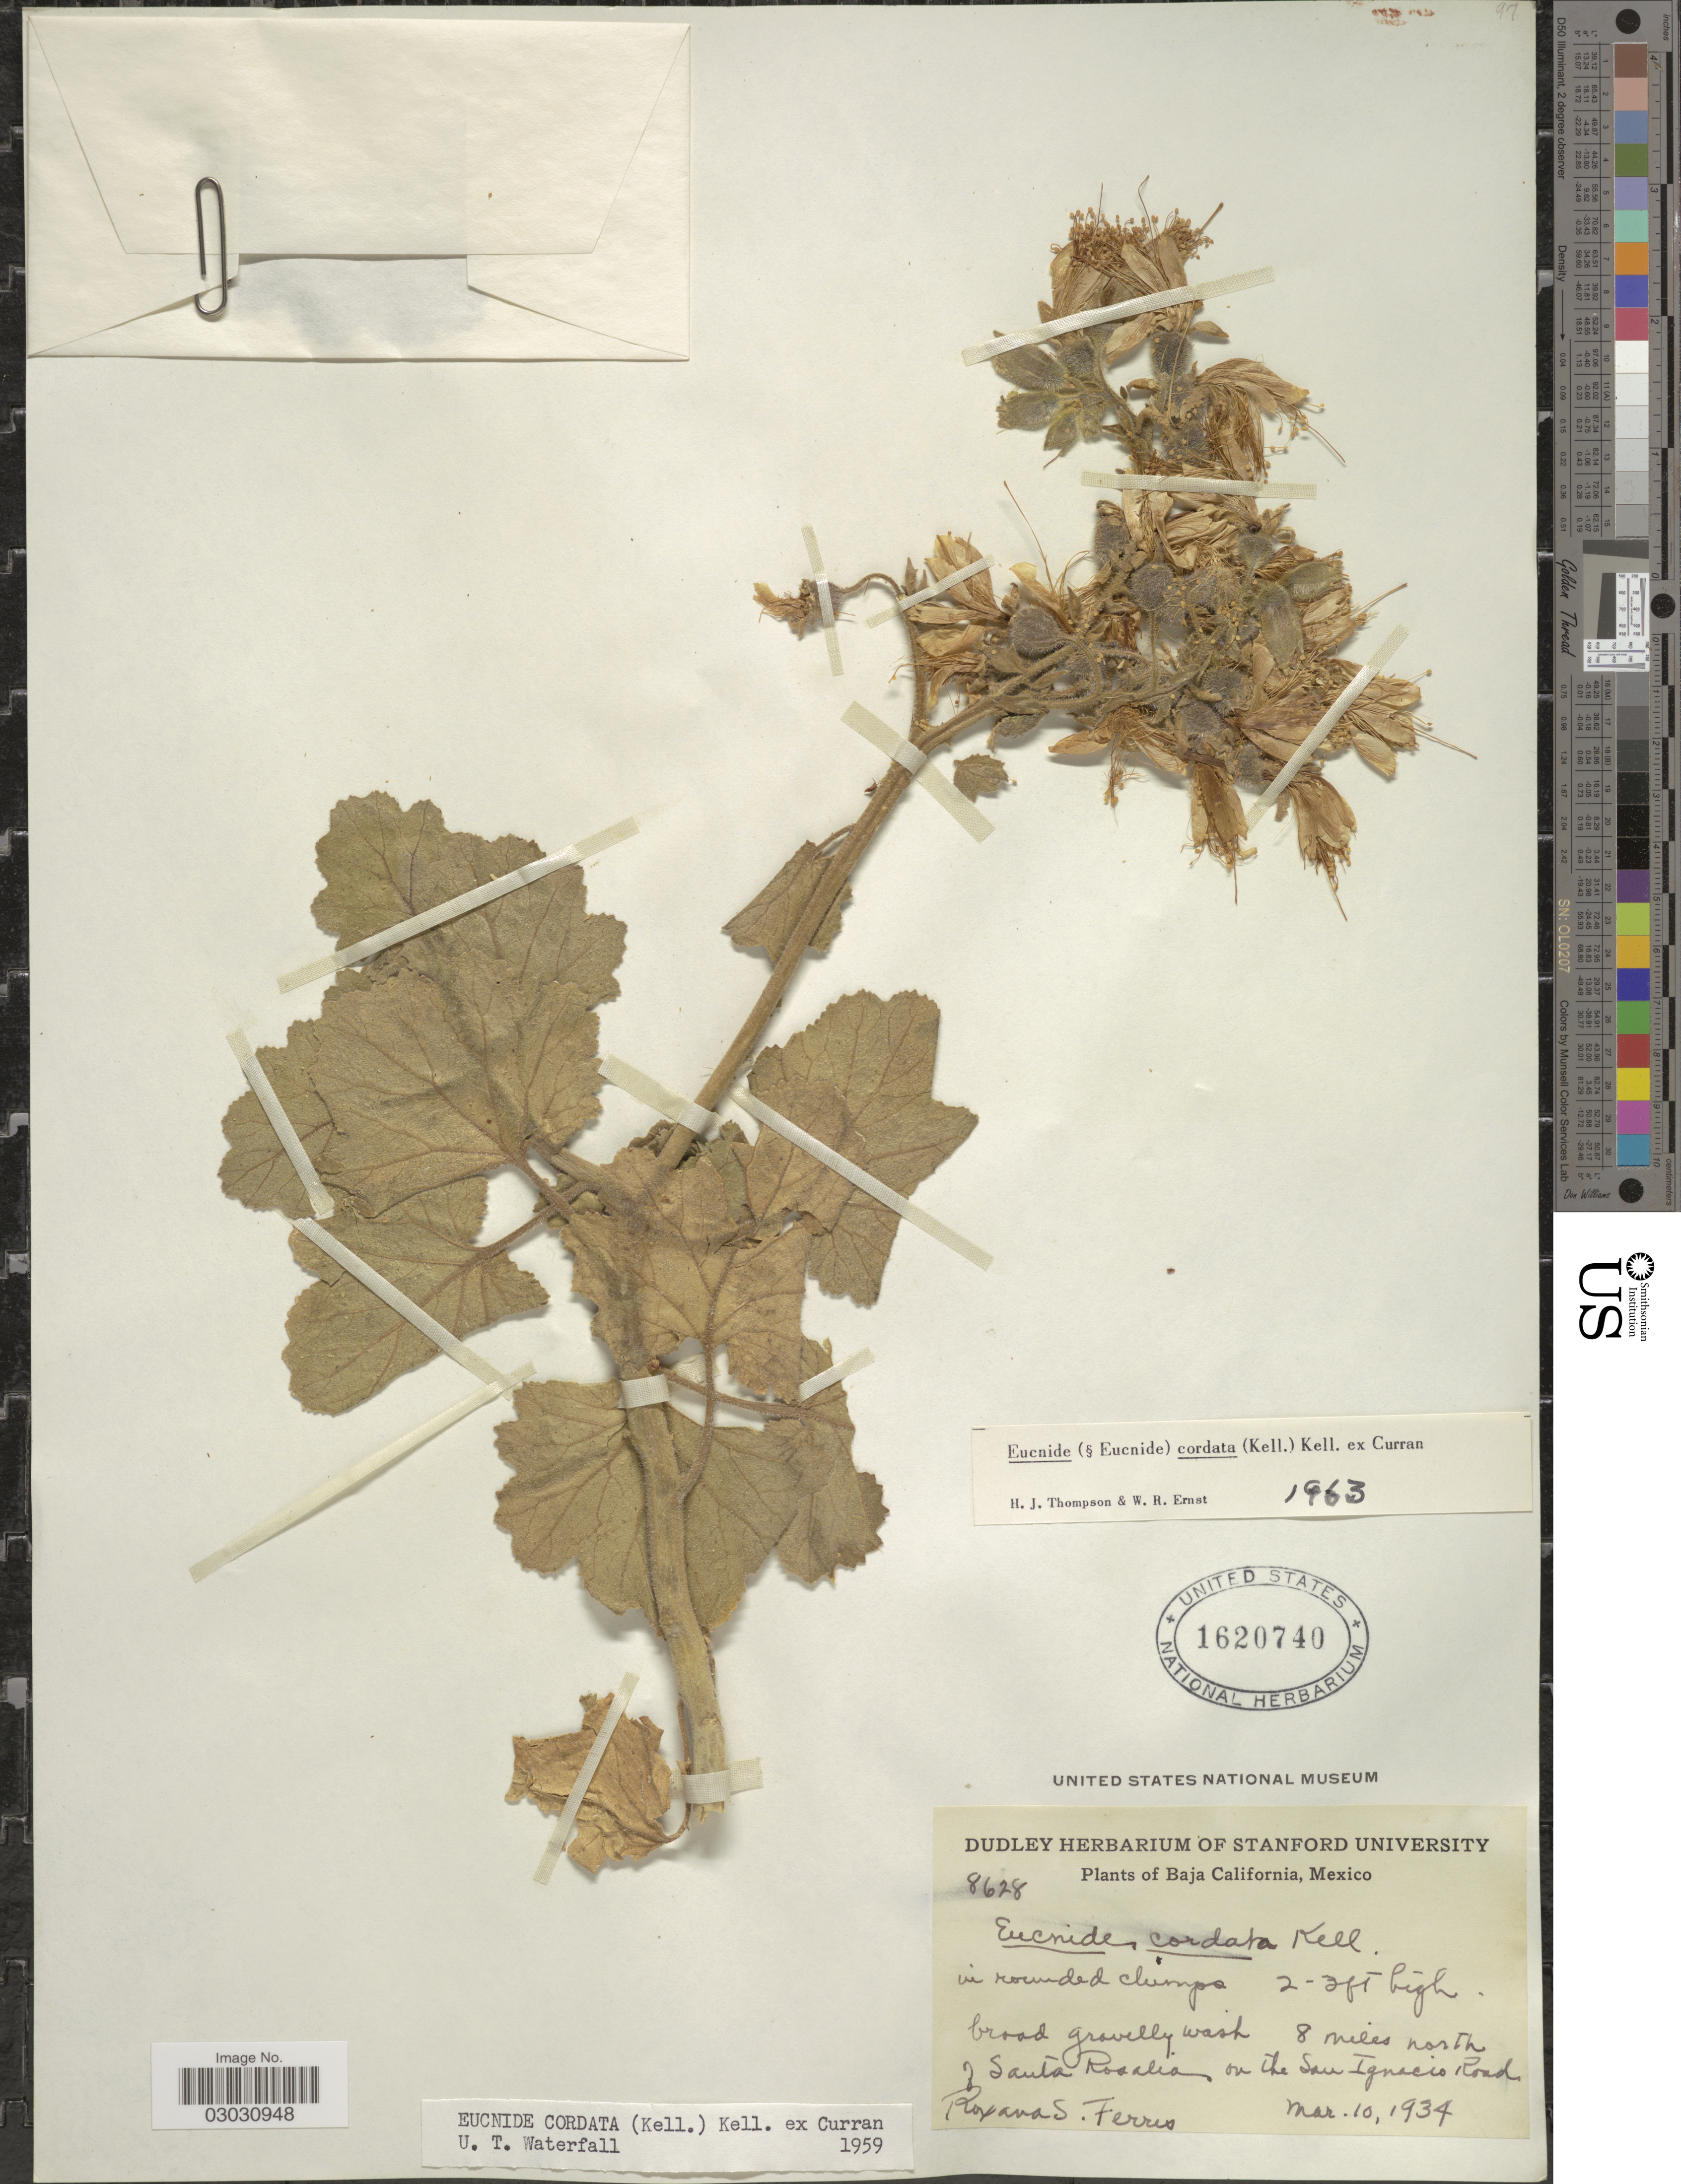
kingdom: Plantae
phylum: Tracheophyta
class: Magnoliopsida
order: Cornales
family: Loasaceae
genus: Eucnide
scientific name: Eucnide cordata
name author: (Kell.) Kellogg ex Curran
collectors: R. S. Ferris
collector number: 8628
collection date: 1934-03-10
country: Mexico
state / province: Baja California Norte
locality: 8 miles north of Santa Rosalia on the San Ignacio Road.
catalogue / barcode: US 1620740